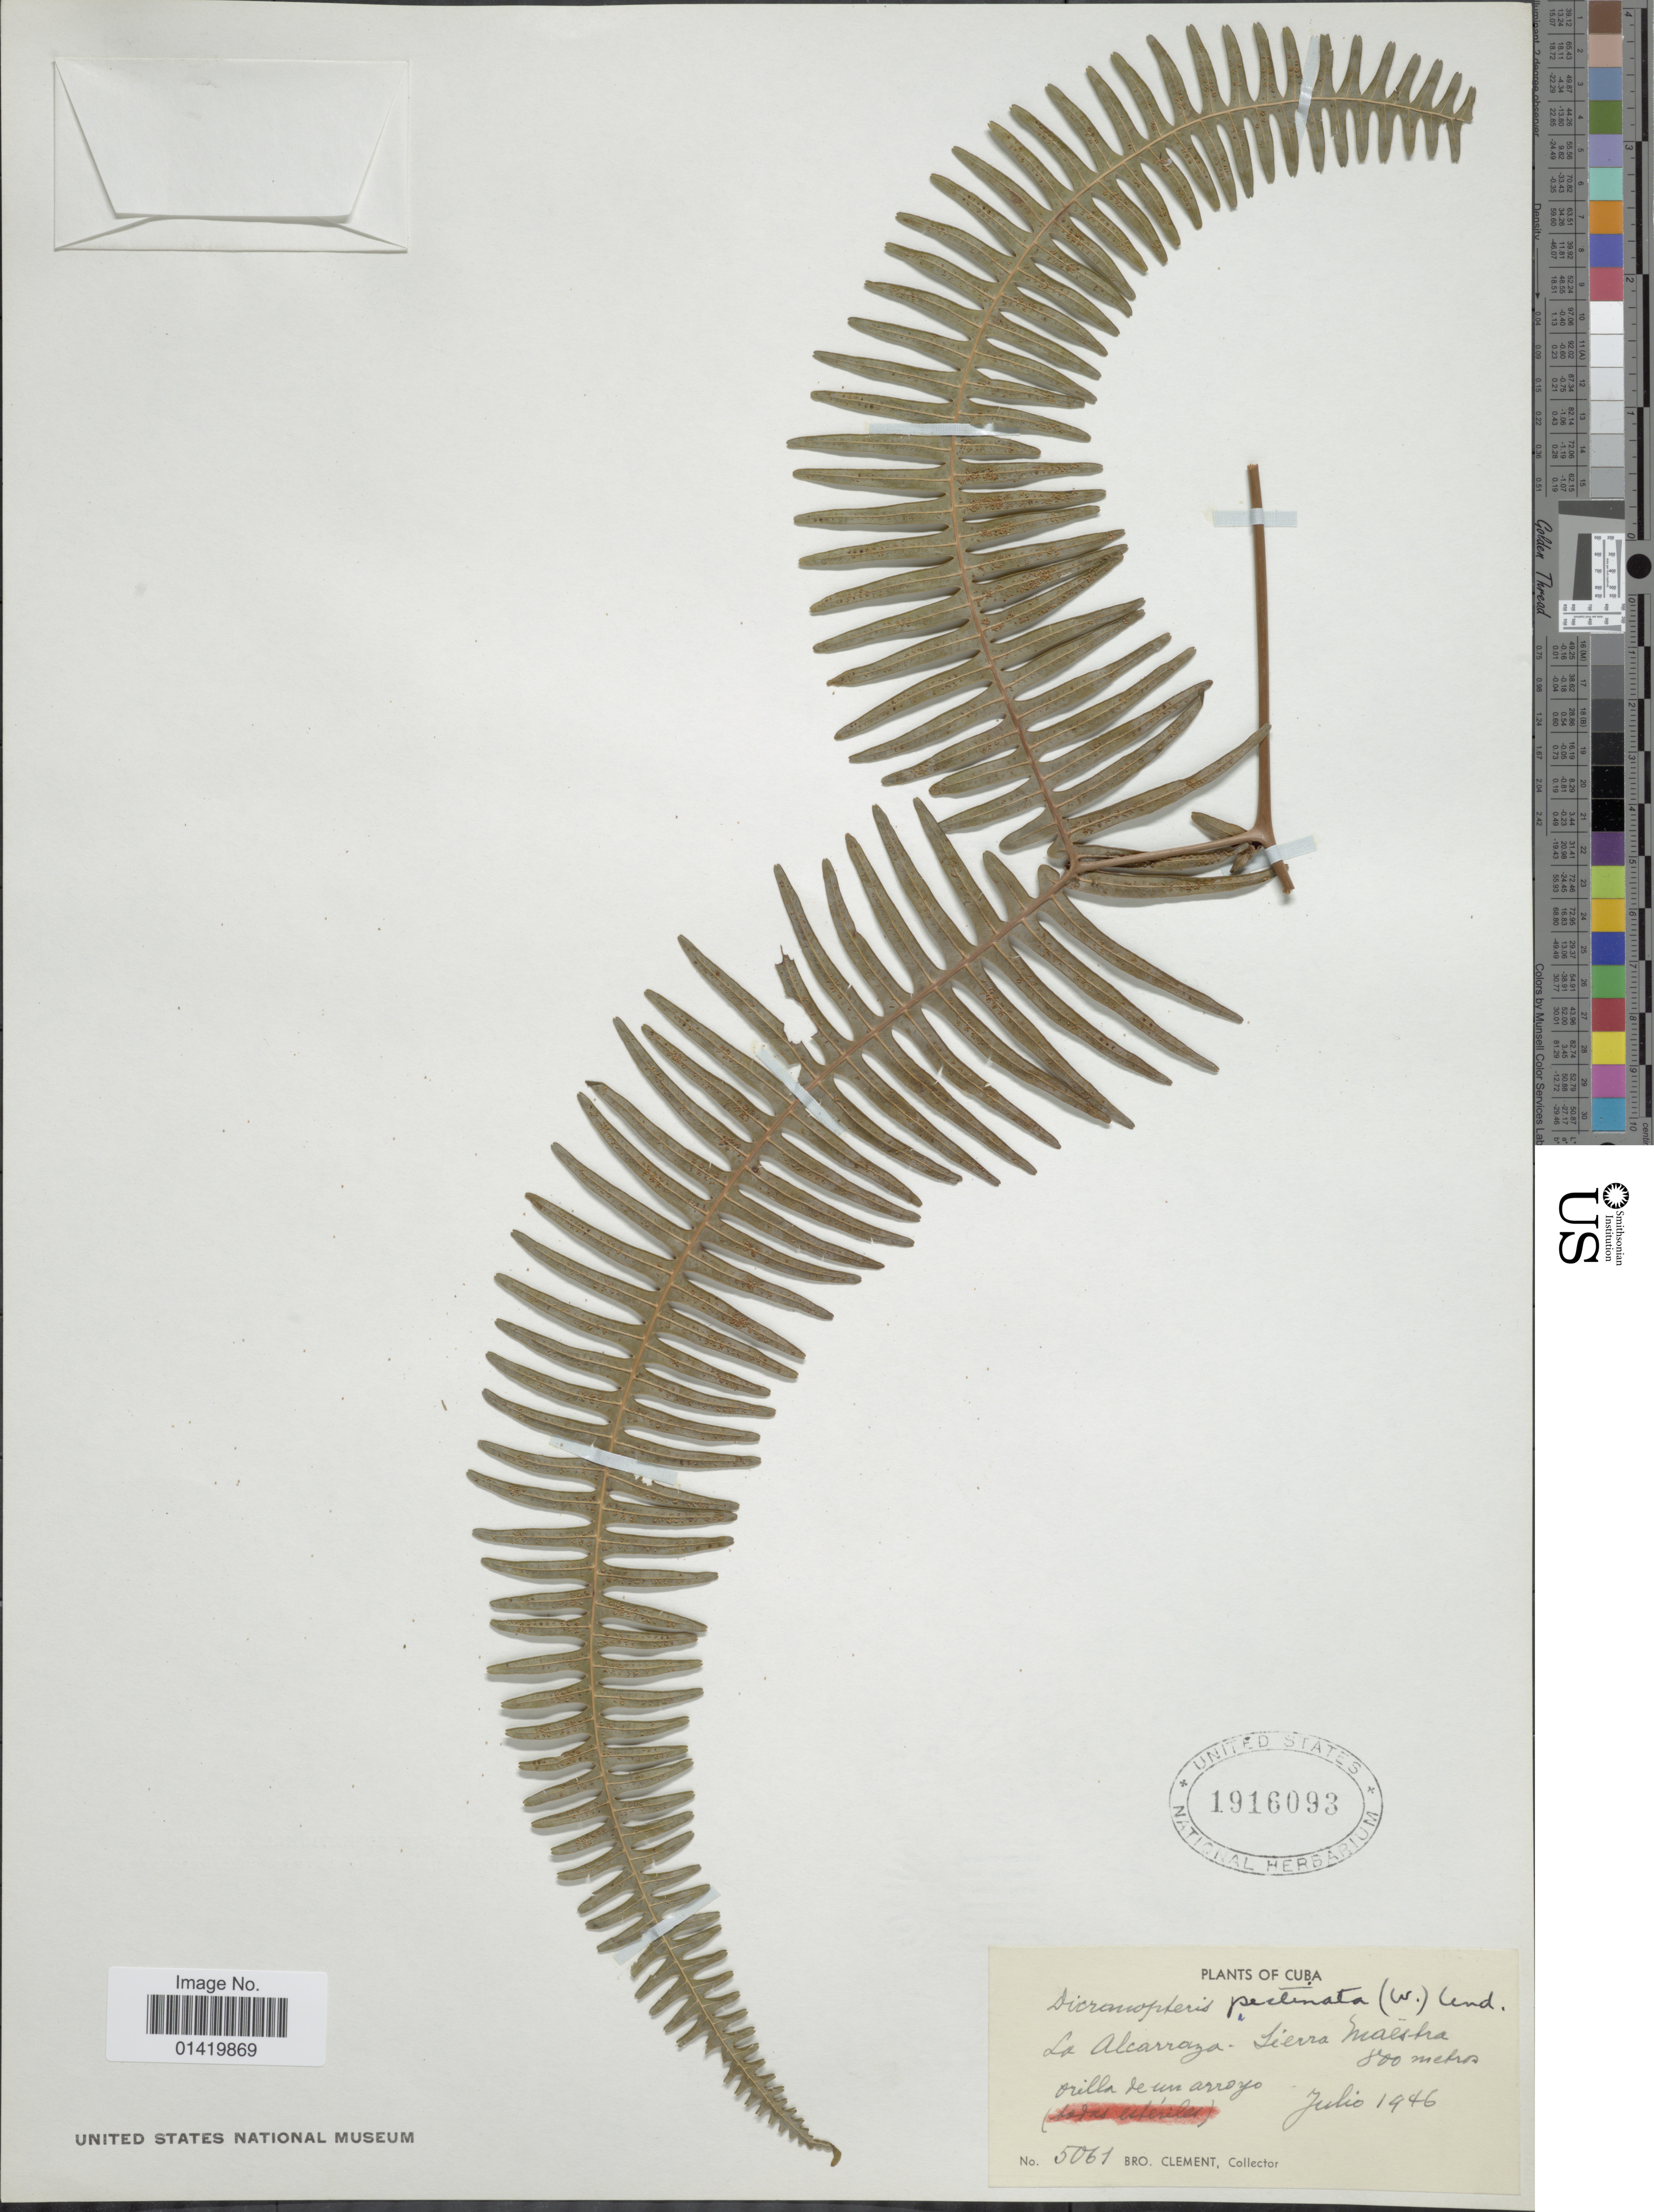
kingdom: Plantae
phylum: Tracheophyta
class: Polypodiopsida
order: Gleicheniales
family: Gleicheniaceae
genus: Gleichenella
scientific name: Gleichenella pectinata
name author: (Willd.) Ching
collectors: B. Clement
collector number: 5061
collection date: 1946-07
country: Cuba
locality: La Alcarraza - Sierra Maestra, Orilla de un arroyo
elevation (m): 800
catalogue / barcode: US 1916093